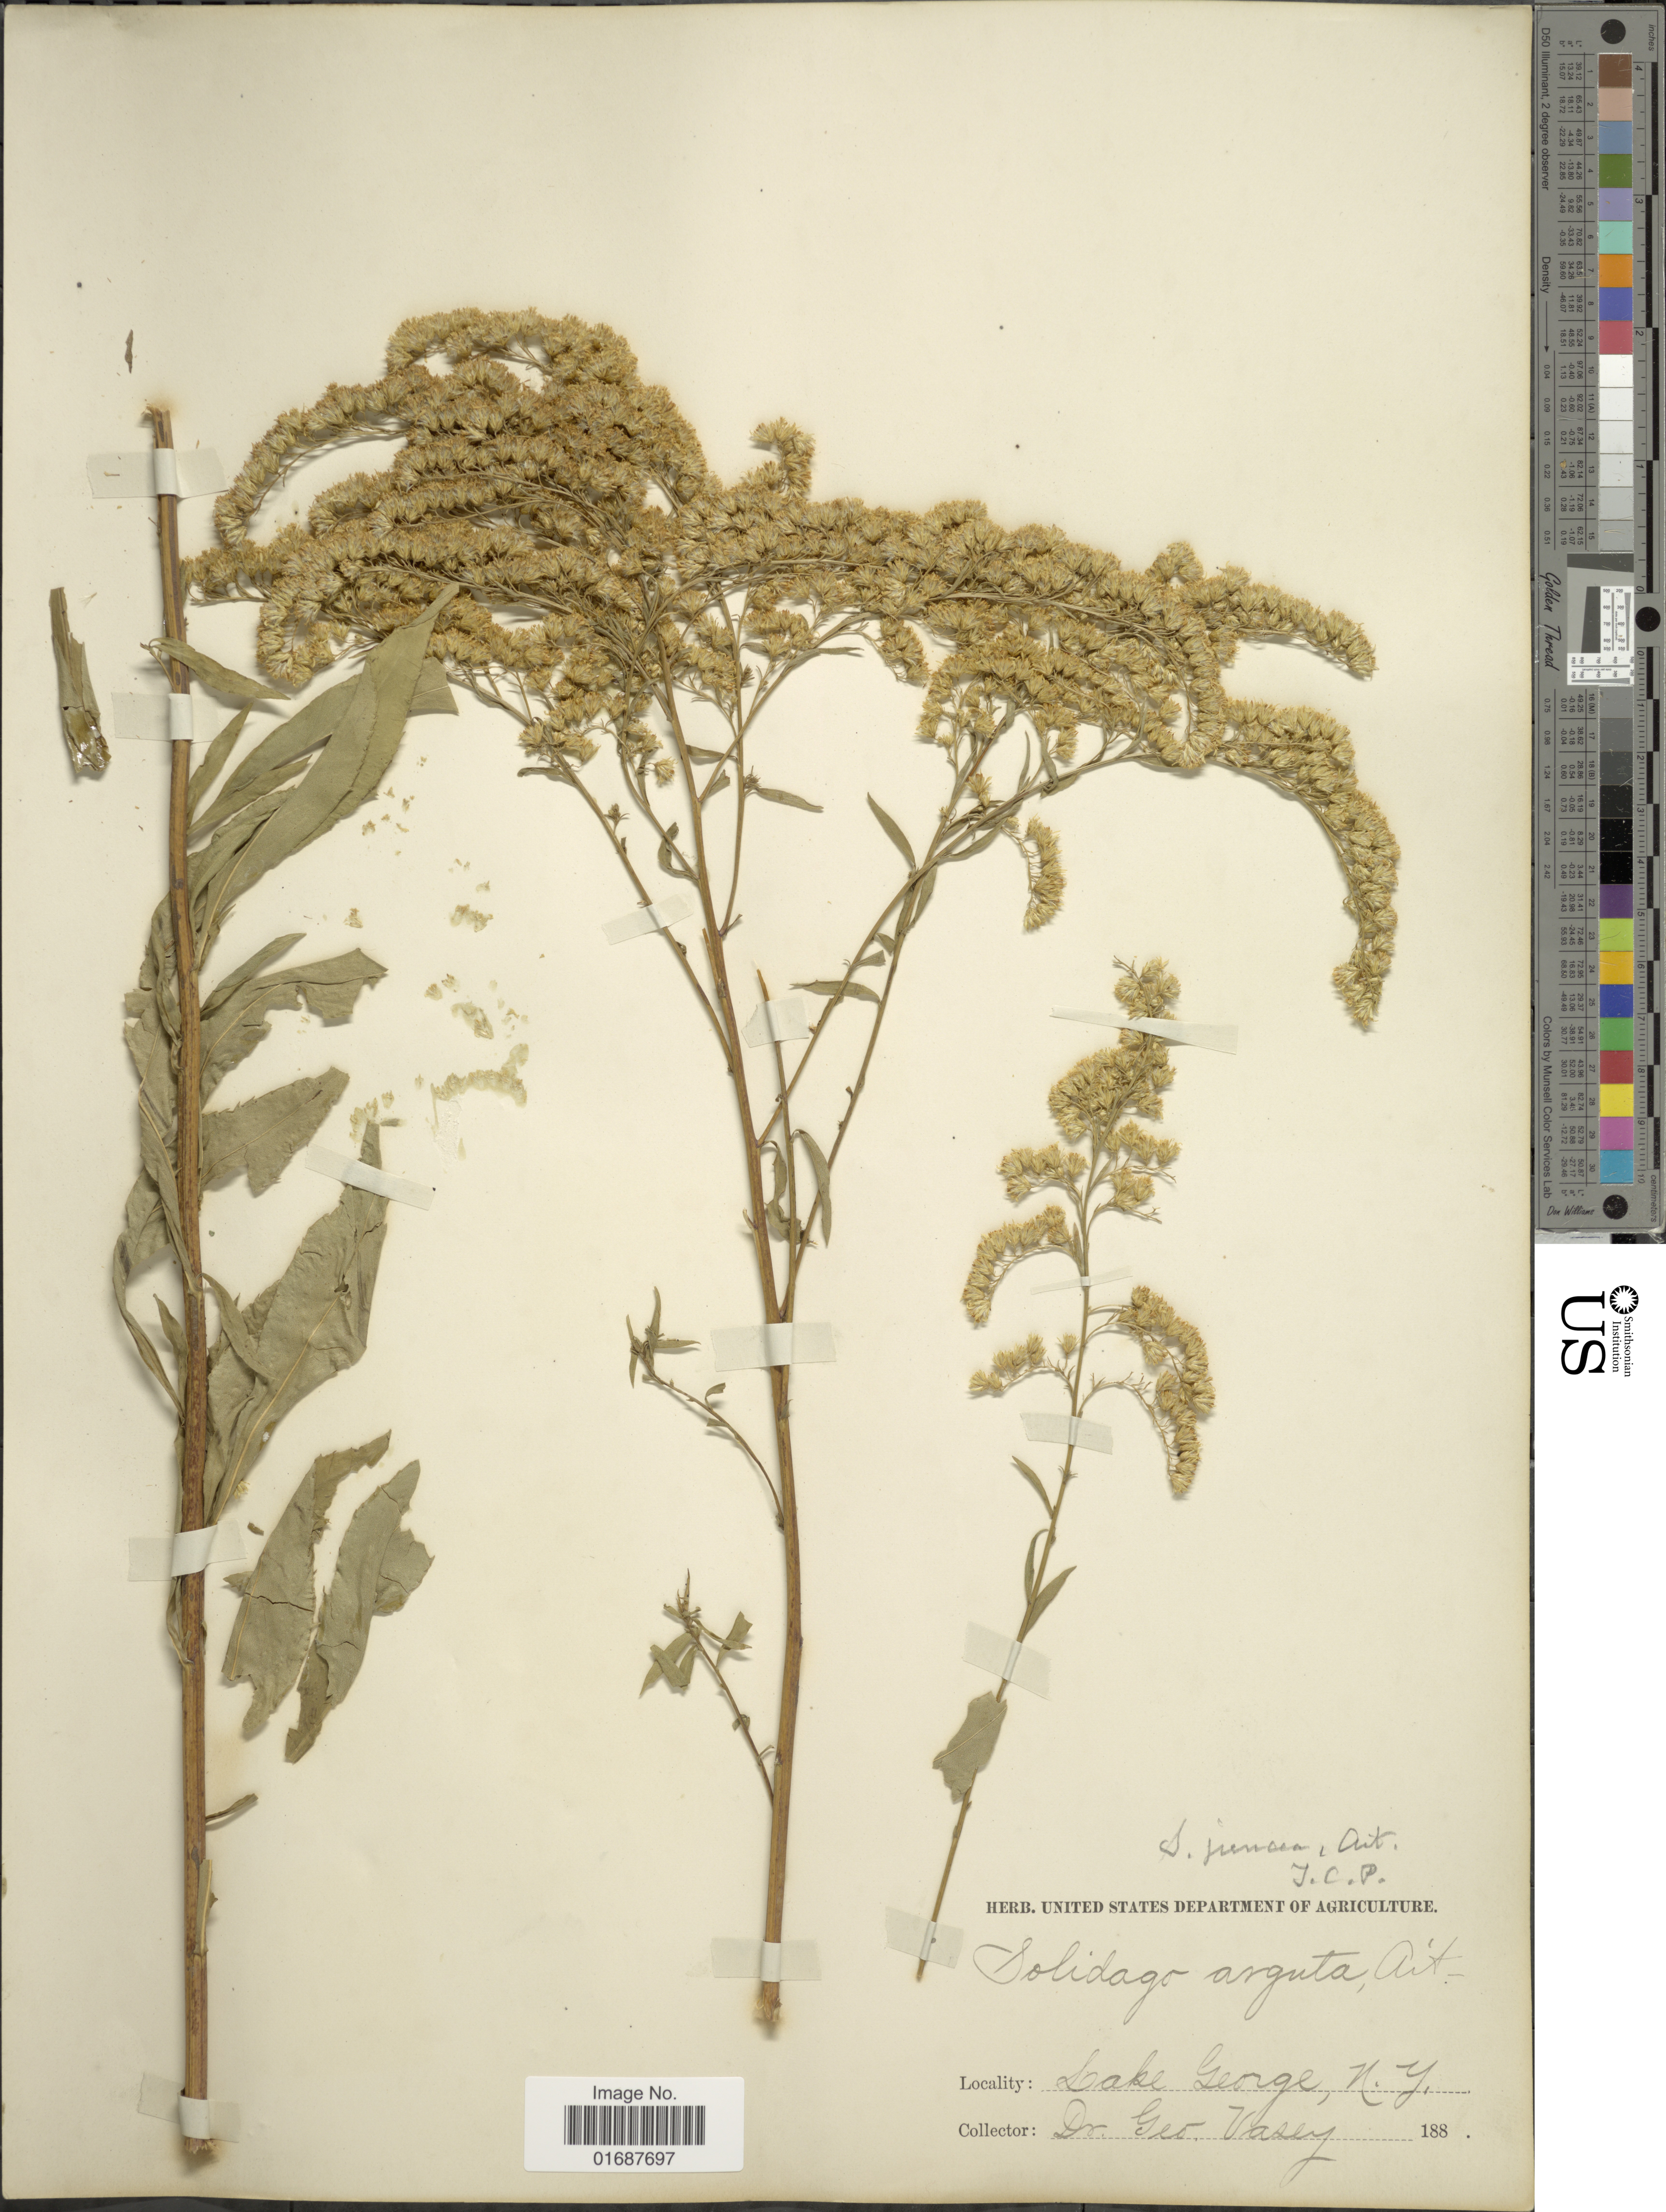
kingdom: Plantae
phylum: Tracheophyta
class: Magnoliopsida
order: Asterales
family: Asteraceae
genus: Solidago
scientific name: Solidago juncea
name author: Aiton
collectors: G. Vasey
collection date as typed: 188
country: United States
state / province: New York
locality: Lake George